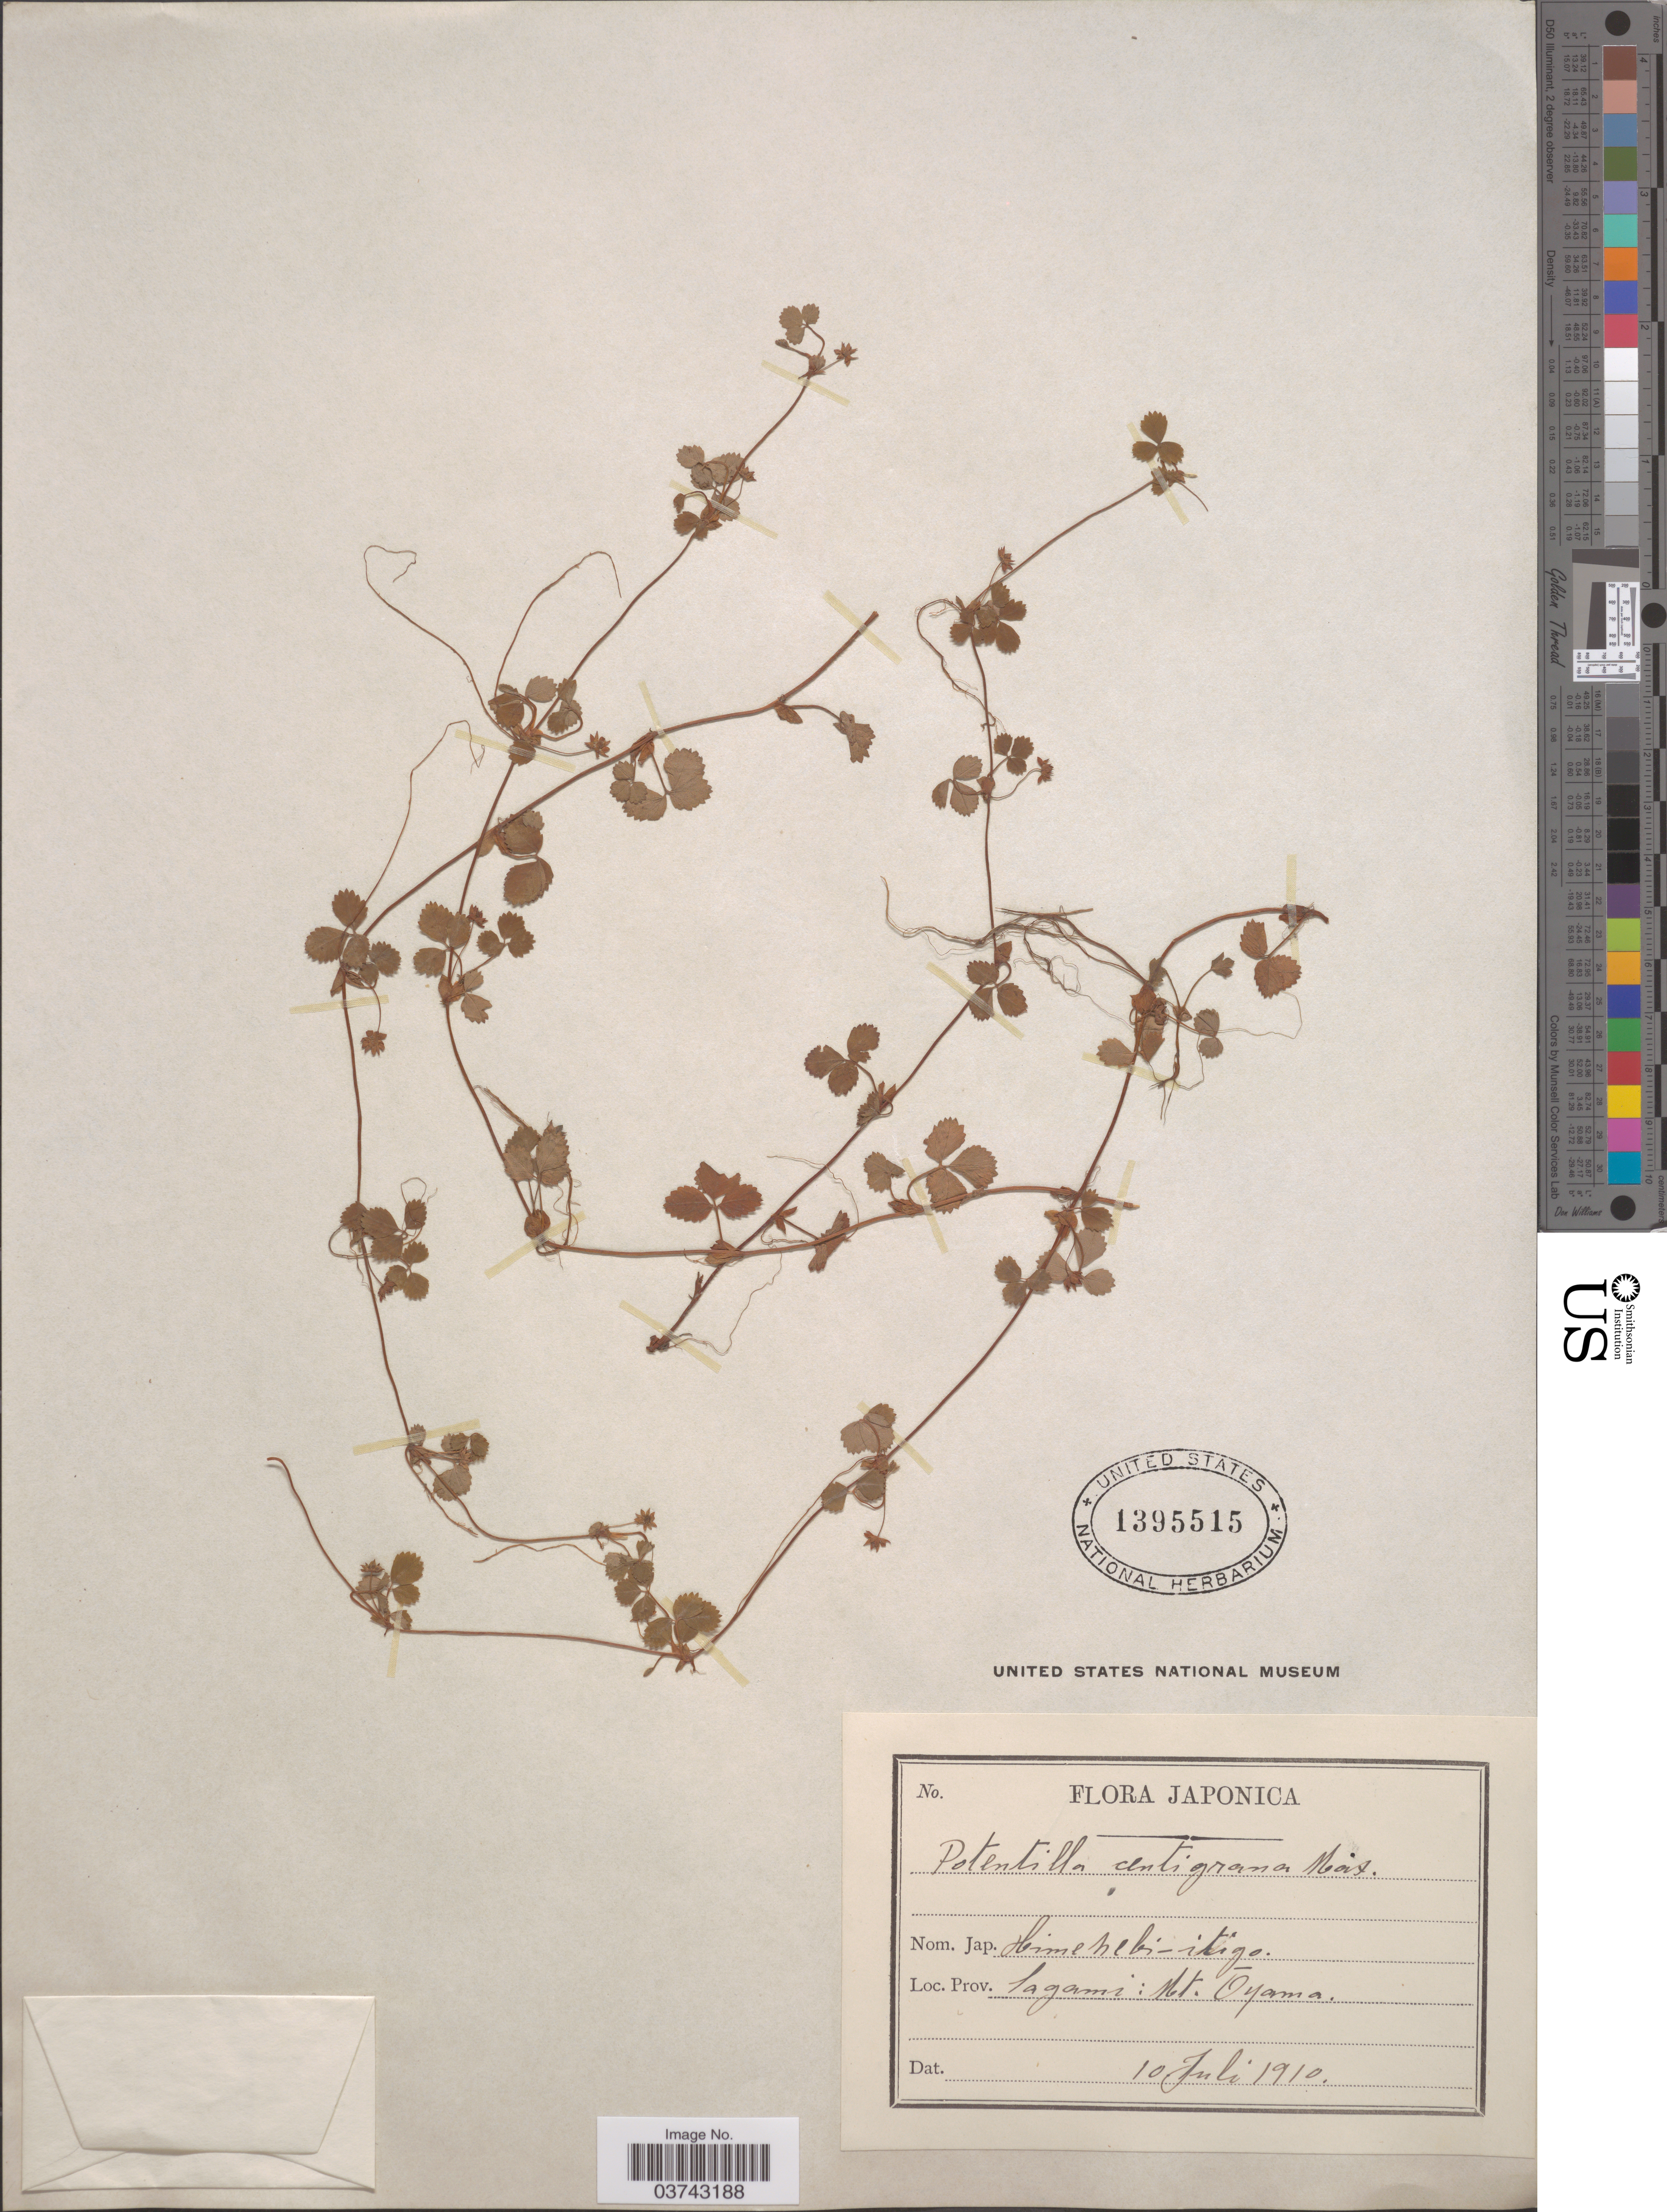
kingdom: Plantae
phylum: Tracheophyta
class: Magnoliopsida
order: Rosales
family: Rosaceae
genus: Potentilla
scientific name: Potentilla centigrana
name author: Maxim.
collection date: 1910-07-10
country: Japan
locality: Sagami: Mt. Oyoma.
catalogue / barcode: US 1395515